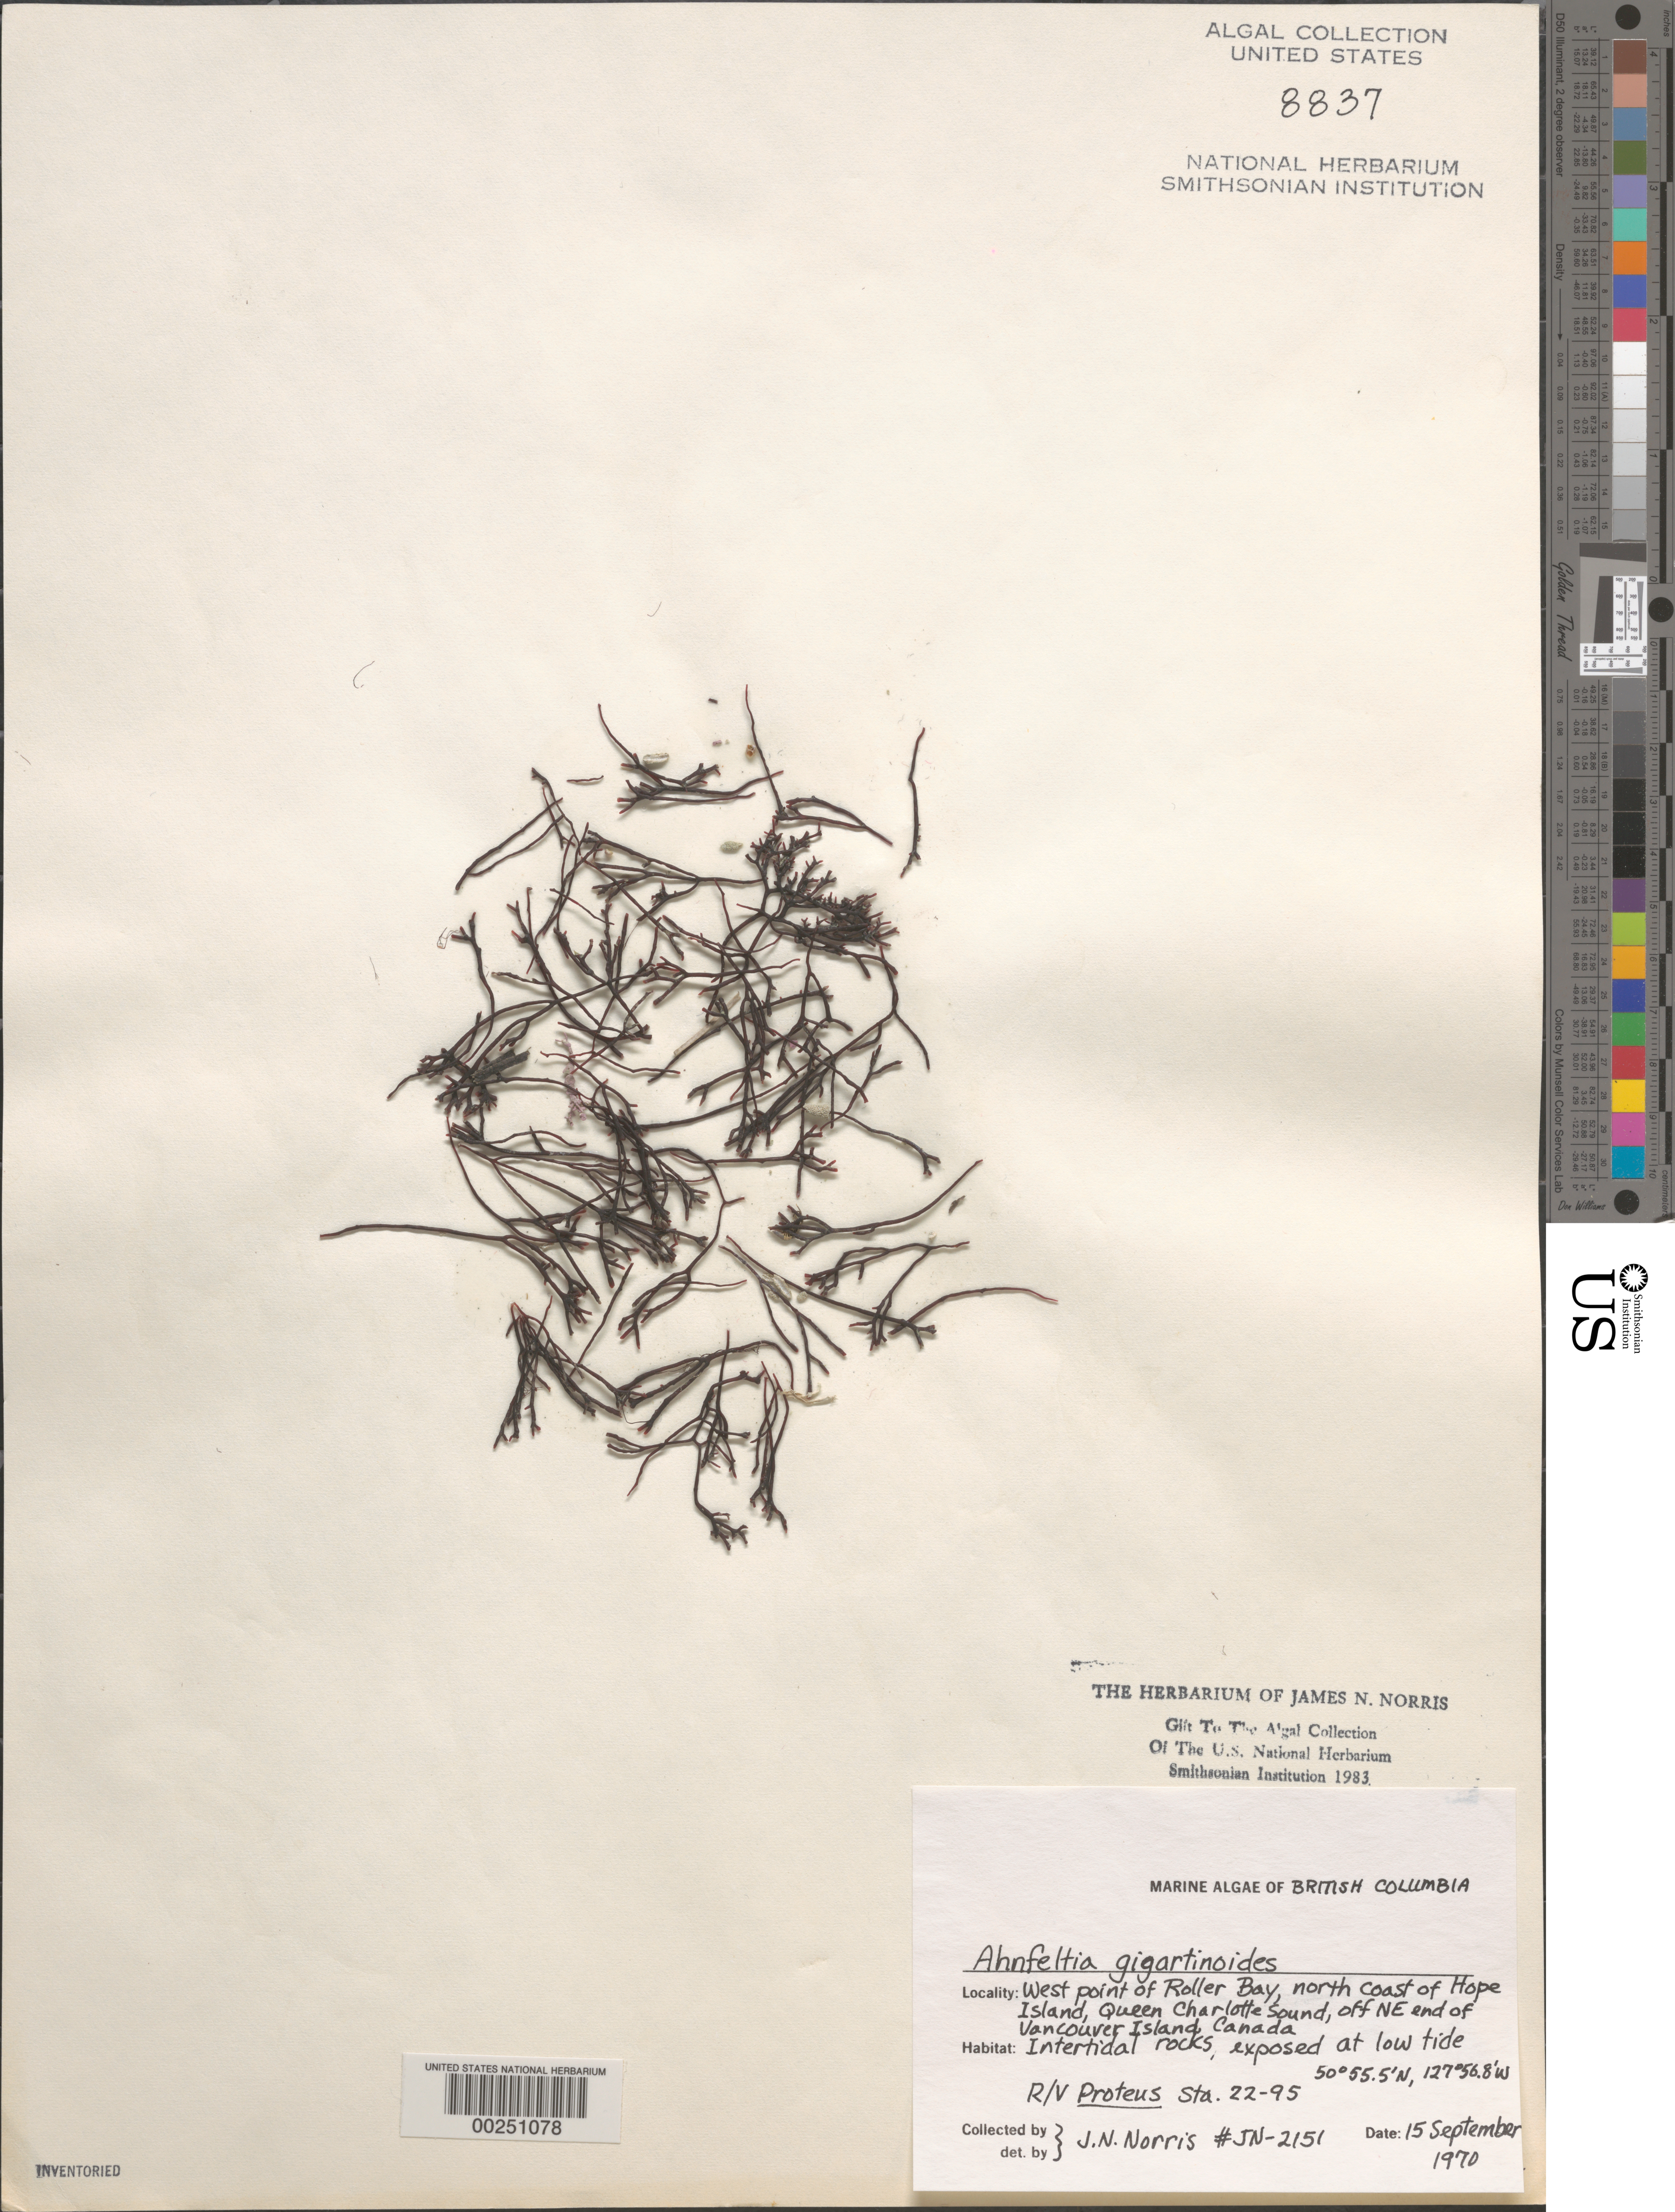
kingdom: Plantae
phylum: Rhodophyta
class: Florideophyceae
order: Ahnfeltiales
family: Ahnfeltiaceae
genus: Ahnfeltia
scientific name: Ahnfeltia gigartinoides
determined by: Norris, James N.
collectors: J. N. Norris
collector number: JN-2151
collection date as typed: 15 Sep 1970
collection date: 1970-09-15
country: Canada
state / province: British Columbia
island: Hope Island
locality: Roller Bay, Queen Charlotte Sound, off northeastern Vancouver Island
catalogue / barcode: US 8837